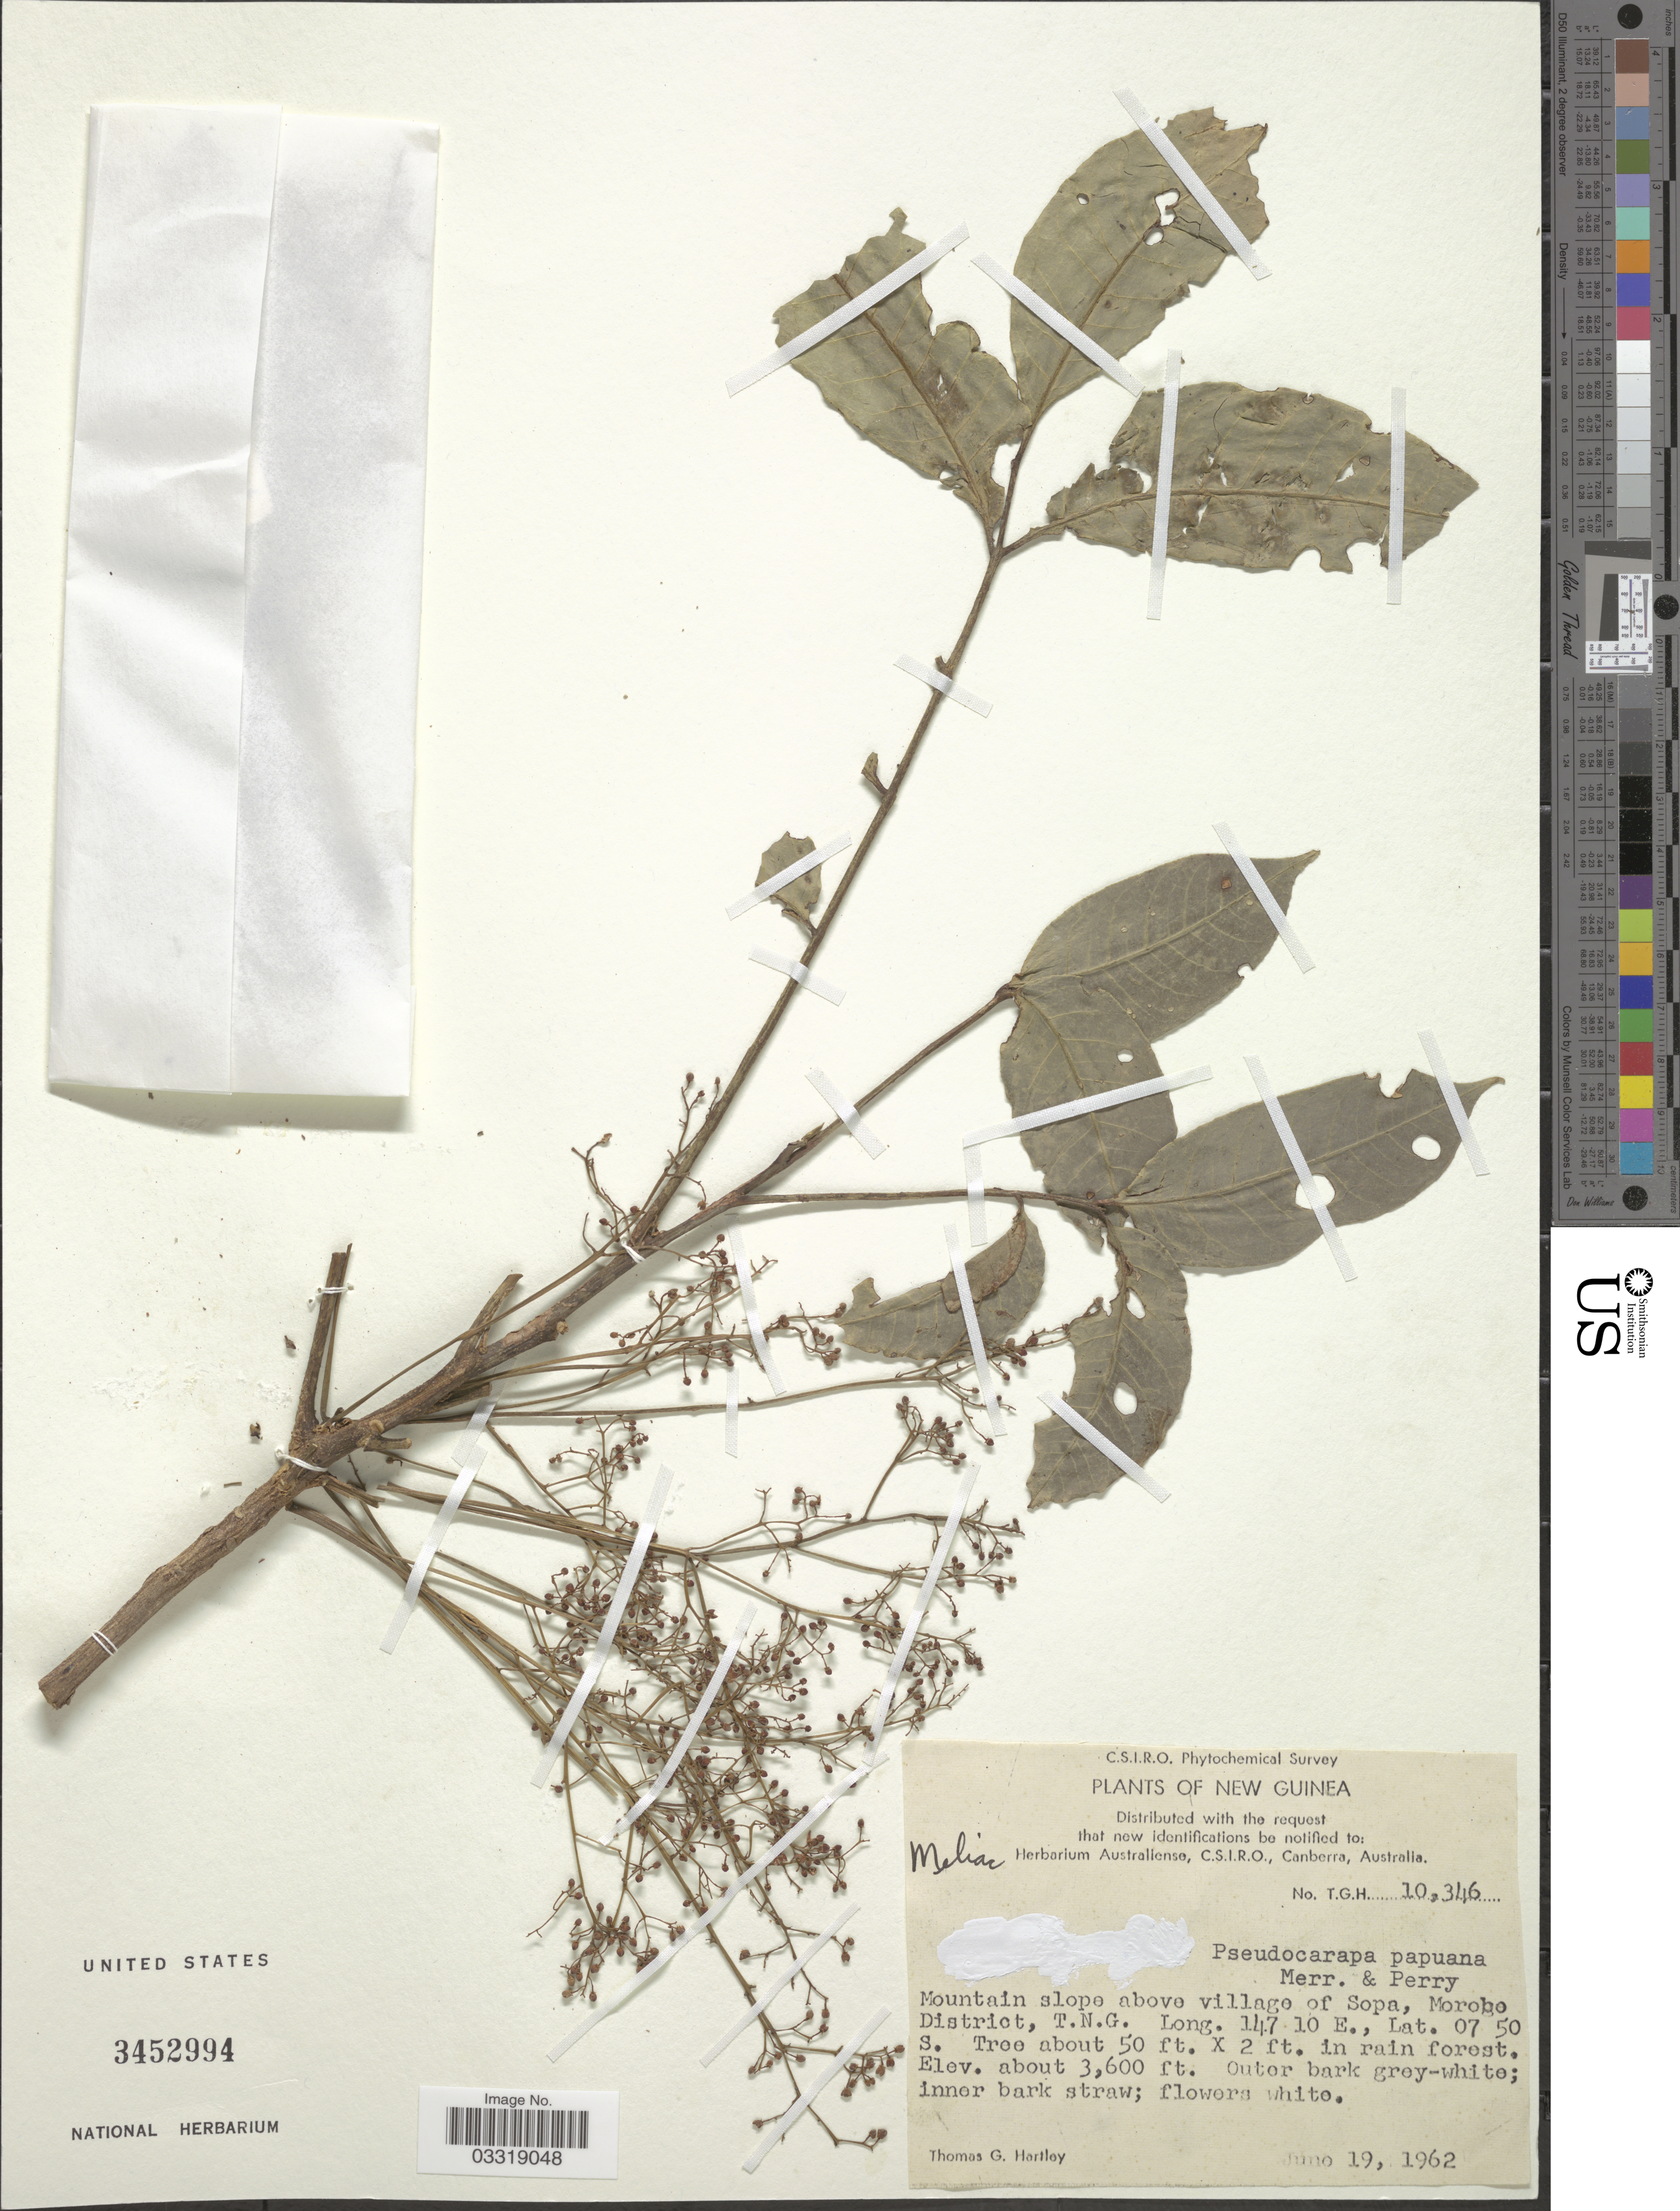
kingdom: Plantae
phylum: Tracheophyta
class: Magnoliopsida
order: Sapindales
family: Meliaceae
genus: Didymocheton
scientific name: Didymocheton papuanus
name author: (Merr. & L.M. Perry) Mabb.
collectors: T. G. Hartley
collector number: TGH 10346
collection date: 1962-06-19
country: Papua New Guinea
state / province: Morobe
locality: New Guinea. Mountain slope above village of Sopa, Morobe District, T.N.G.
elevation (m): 1097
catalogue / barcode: US 3452994